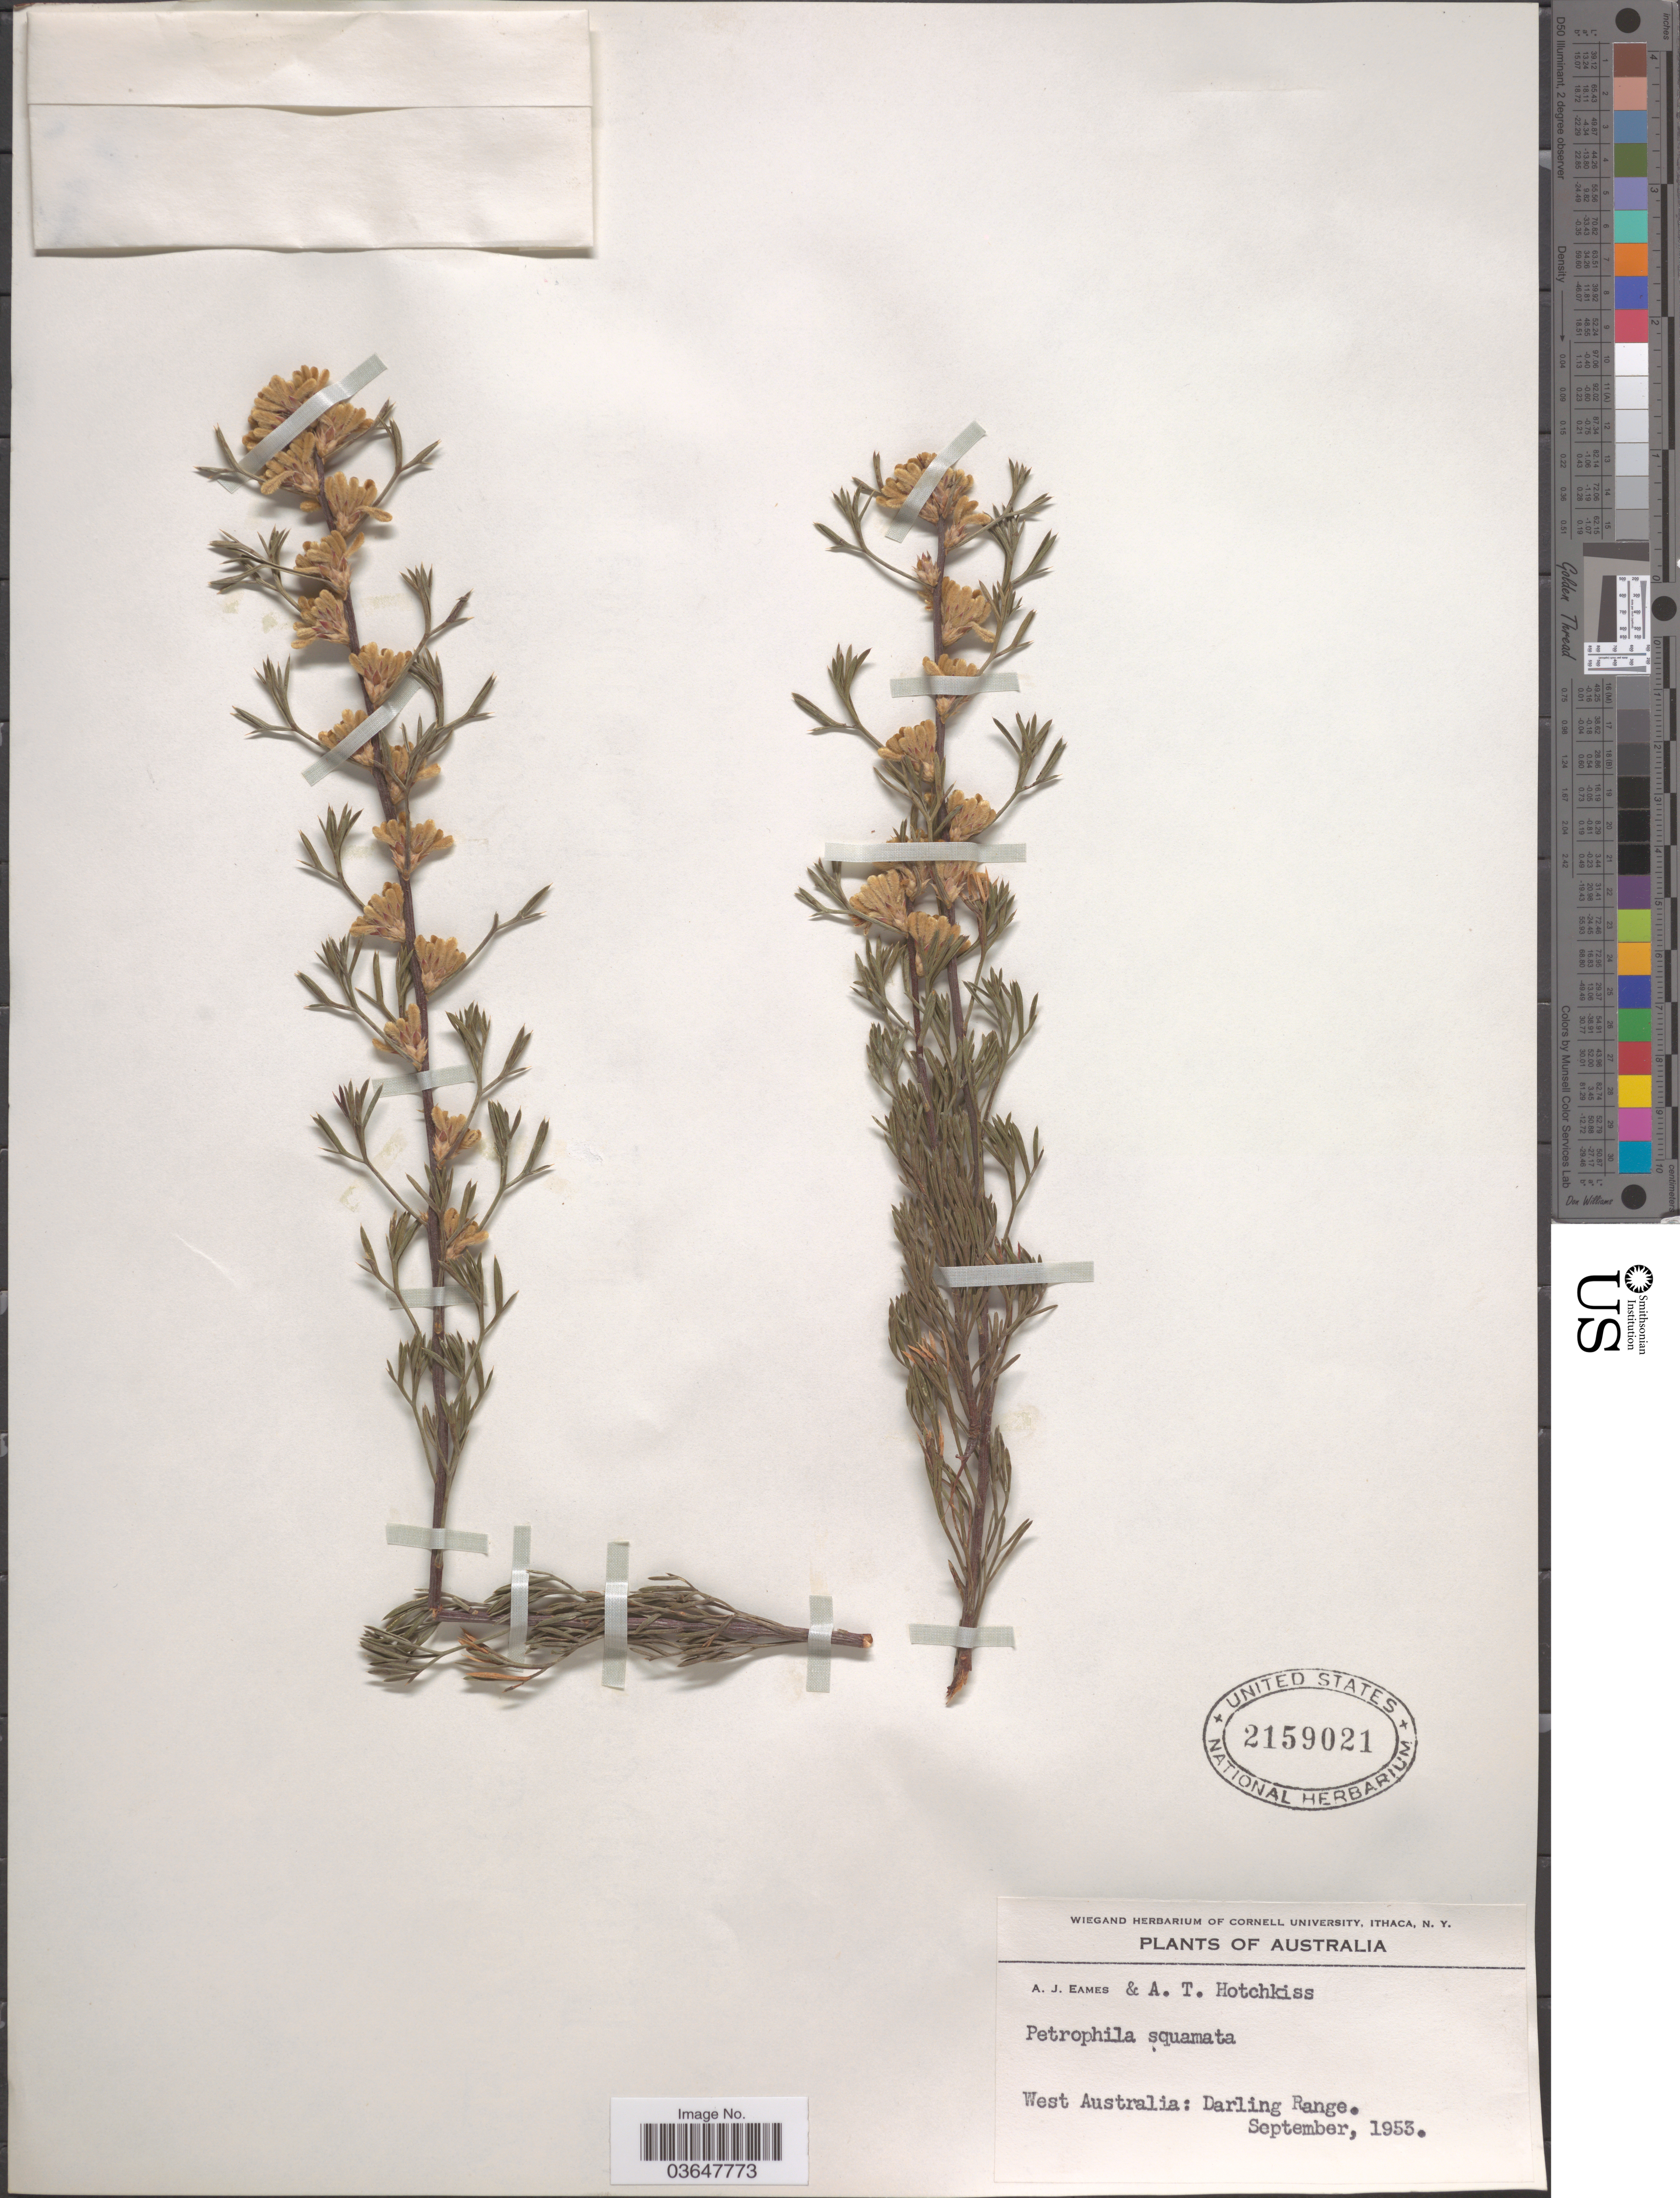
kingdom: Plantae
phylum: Tracheophyta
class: Magnoliopsida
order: Proteales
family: Proteaceae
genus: Petrophile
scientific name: Petrophile squamata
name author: R. Br.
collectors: A. J. Eames & A. Hotchkiss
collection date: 1953-09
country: Australia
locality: West Australia: Darling Range.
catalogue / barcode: US 2159021